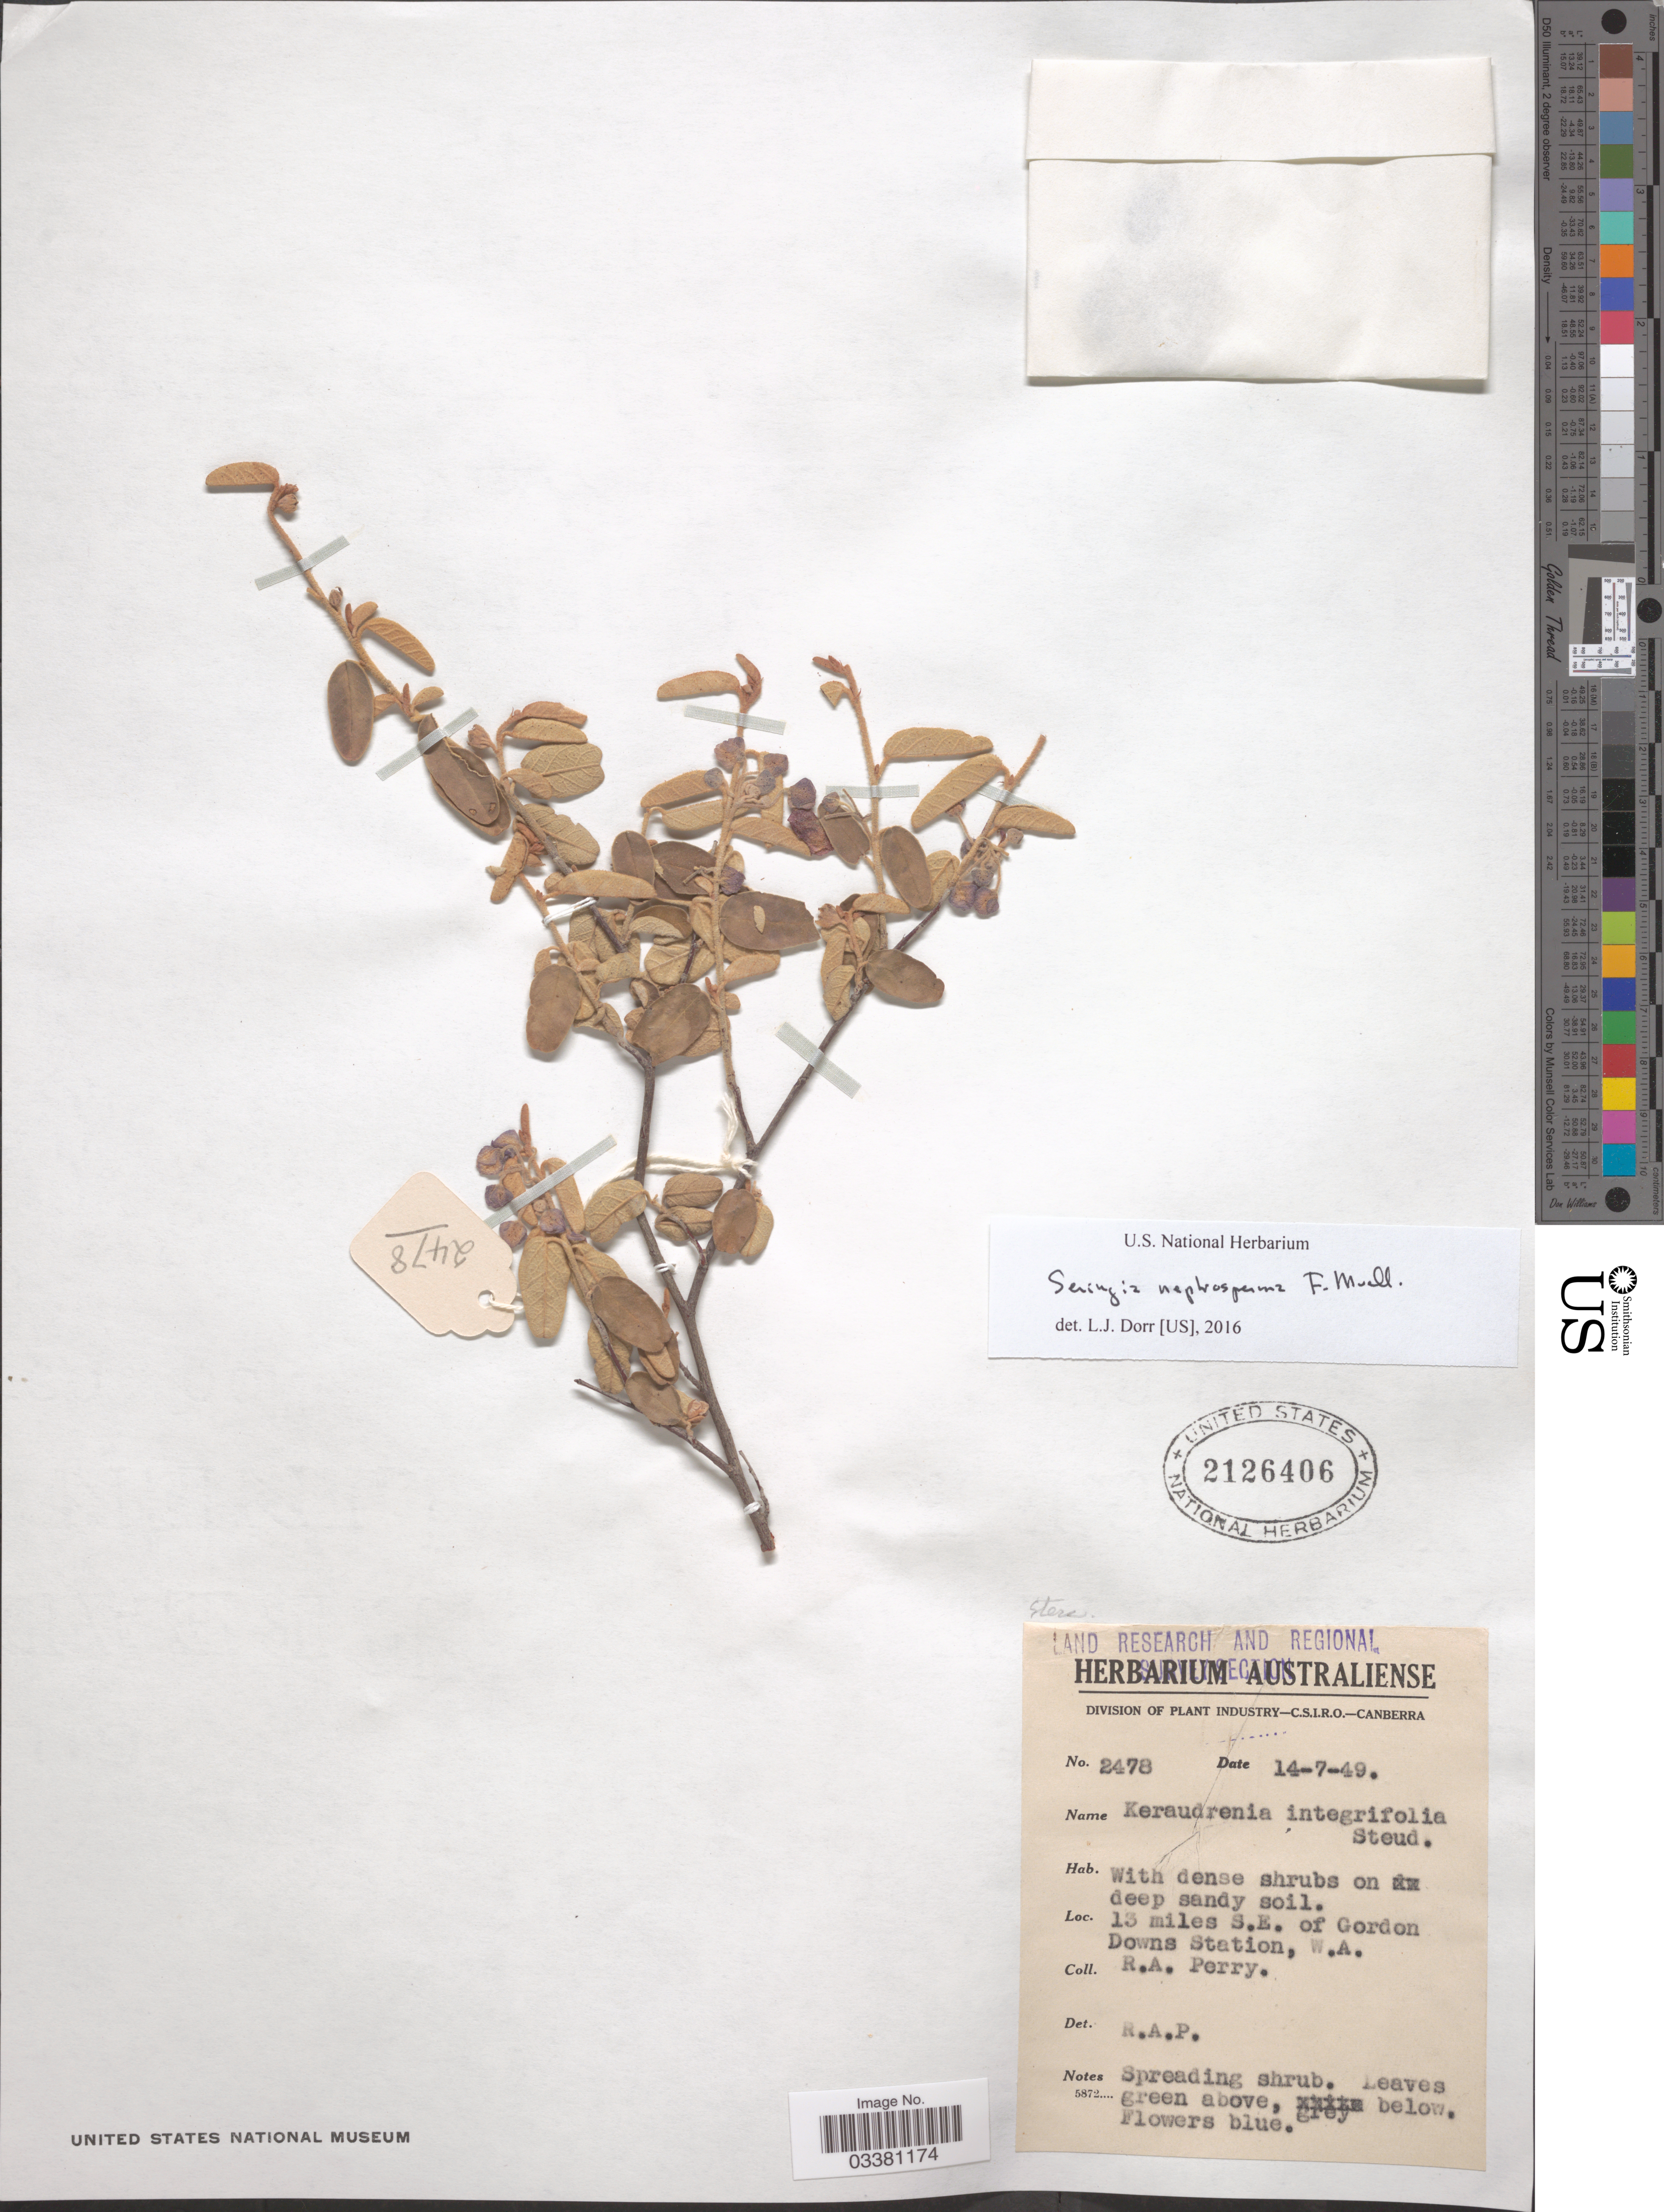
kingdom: Plantae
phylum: Tracheophyta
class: Magnoliopsida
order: Malvales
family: Malvaceae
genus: Seringia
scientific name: Seringia nephrosperma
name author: F. Muell.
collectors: Perry, R. A.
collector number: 2478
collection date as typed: Transcribed d/m/y: 14/7/49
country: Australia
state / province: Western Australia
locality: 13 miles S.E. of Gordon Downs Station.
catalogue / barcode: US 2126406